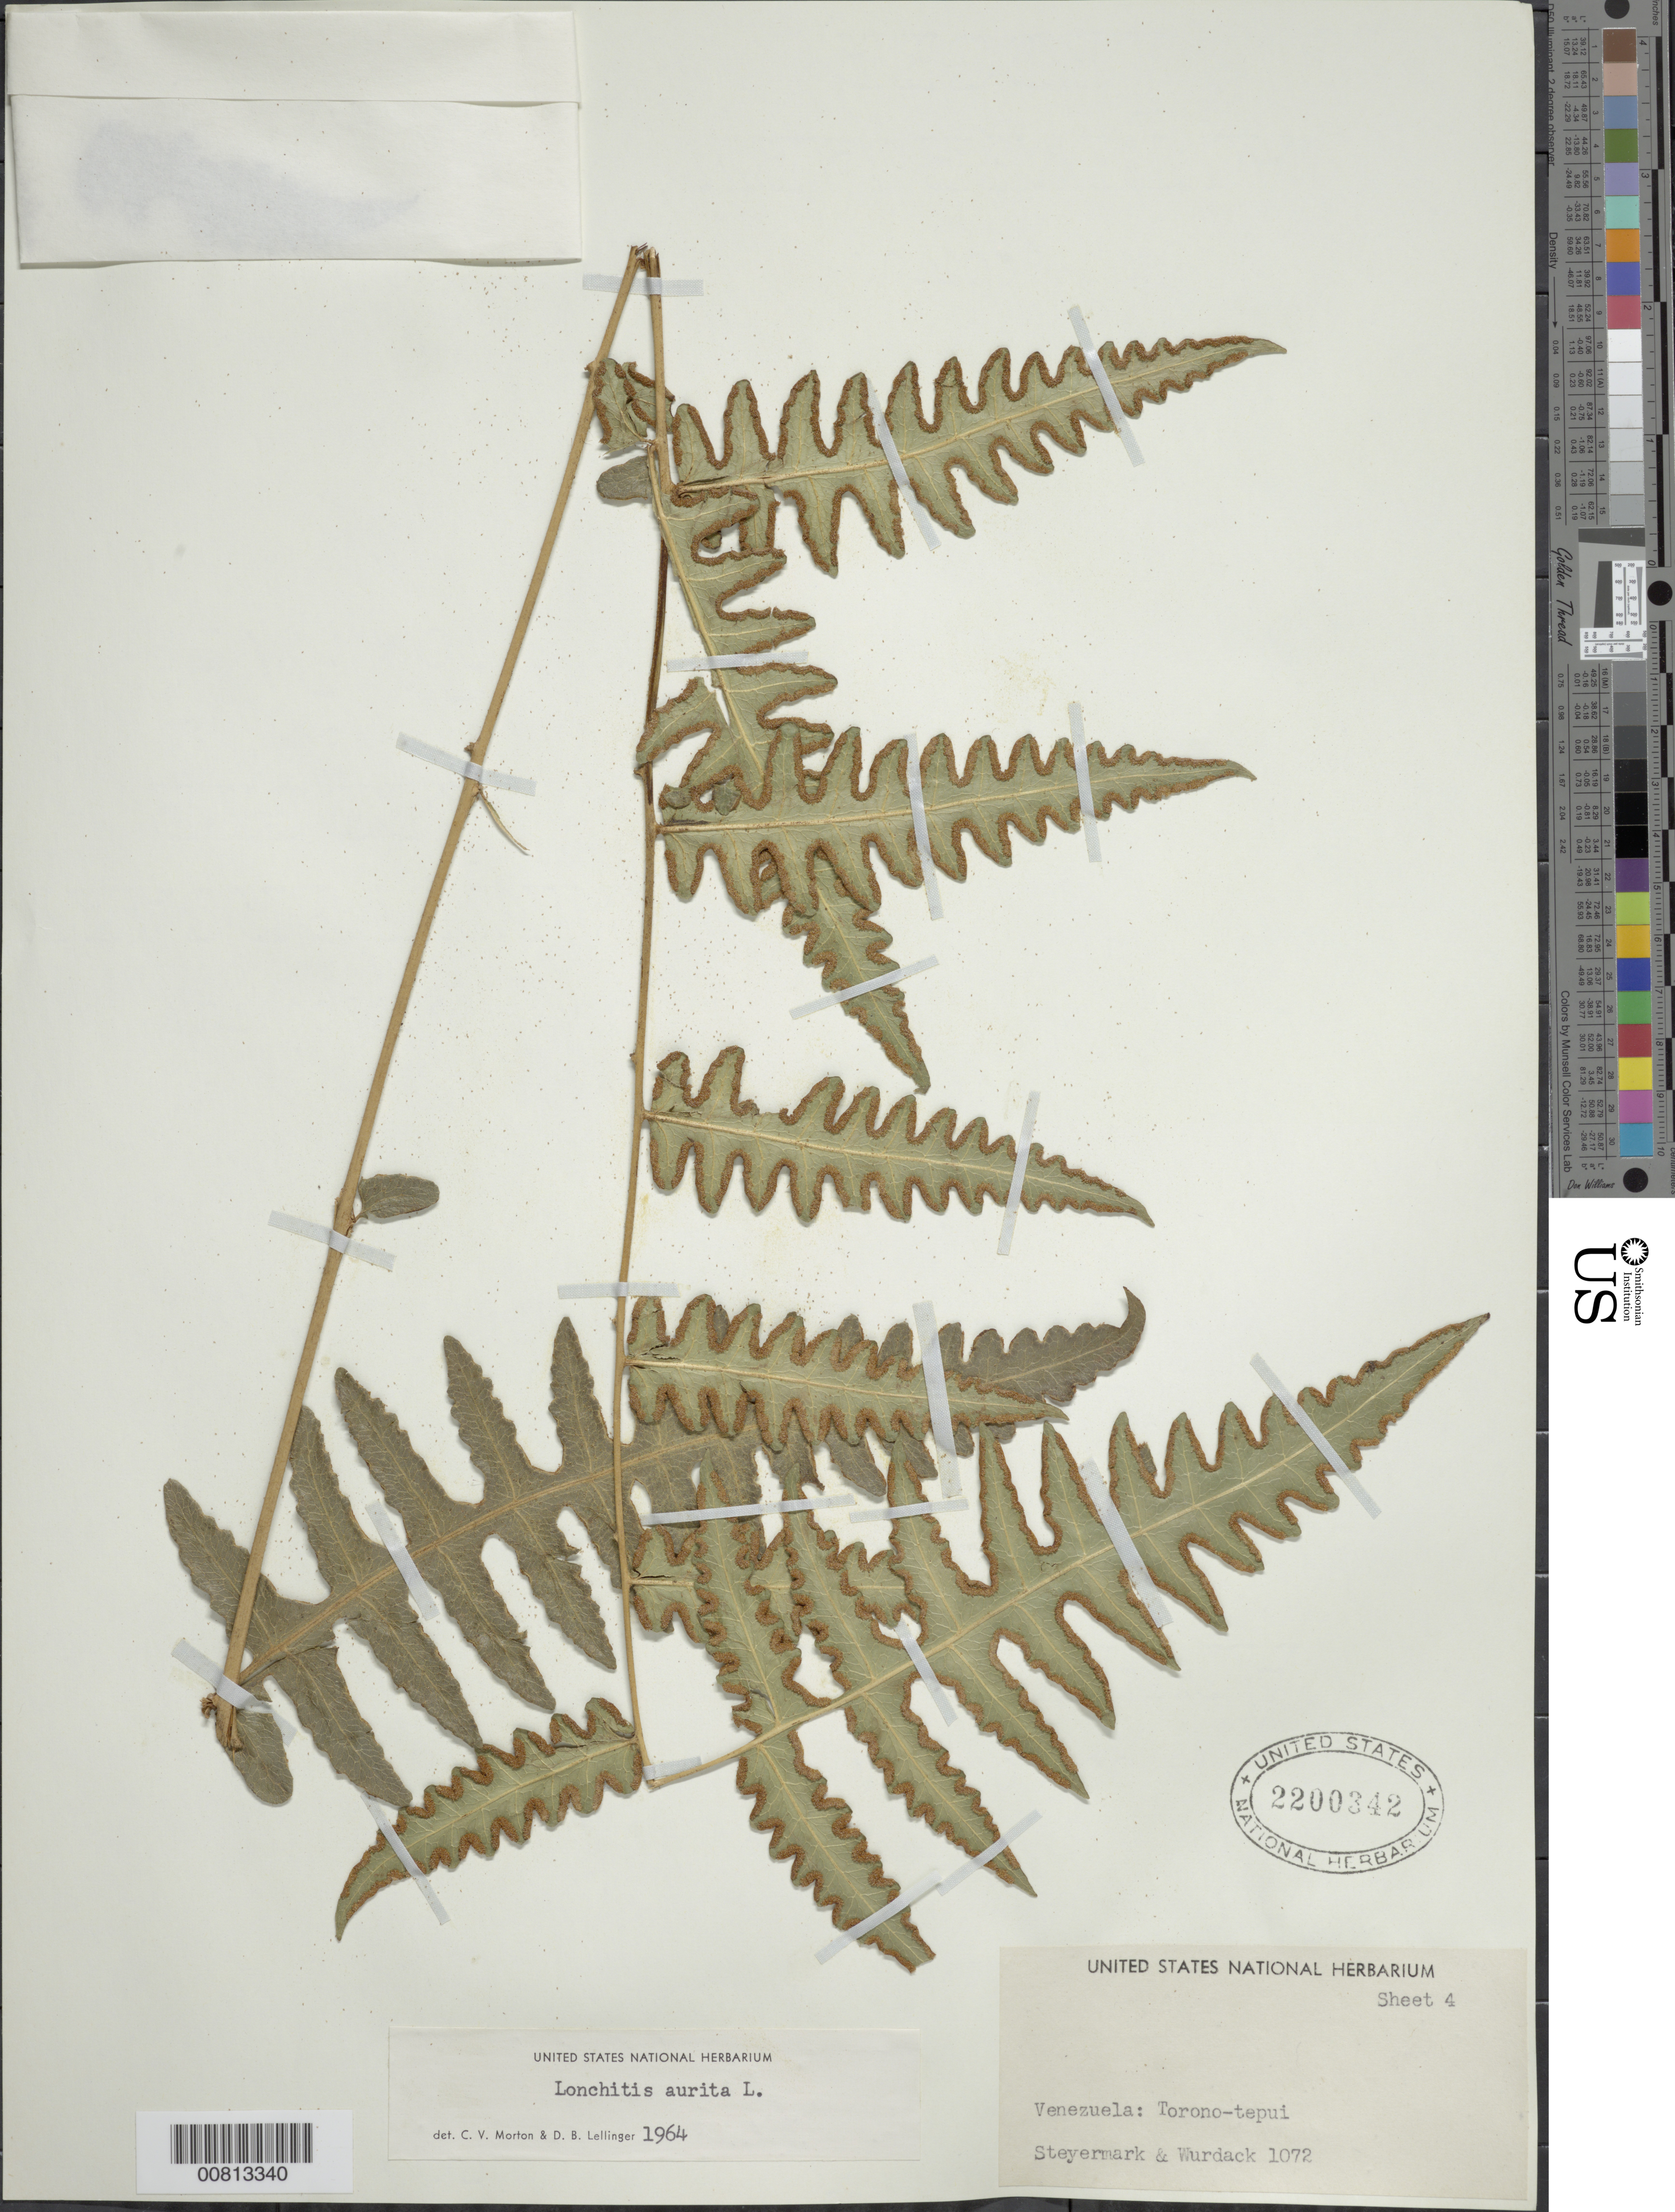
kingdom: Plantae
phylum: Tracheophyta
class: Polypodiopsida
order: Polypodiales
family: Dennstaedtiaceae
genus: Blotiella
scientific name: Blotiella lindeniana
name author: (Hook.) R.M. Tryon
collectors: Steyermark, -- & -- Wurdack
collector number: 1072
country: Venezuela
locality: Torono-tepui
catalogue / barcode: US 2200342